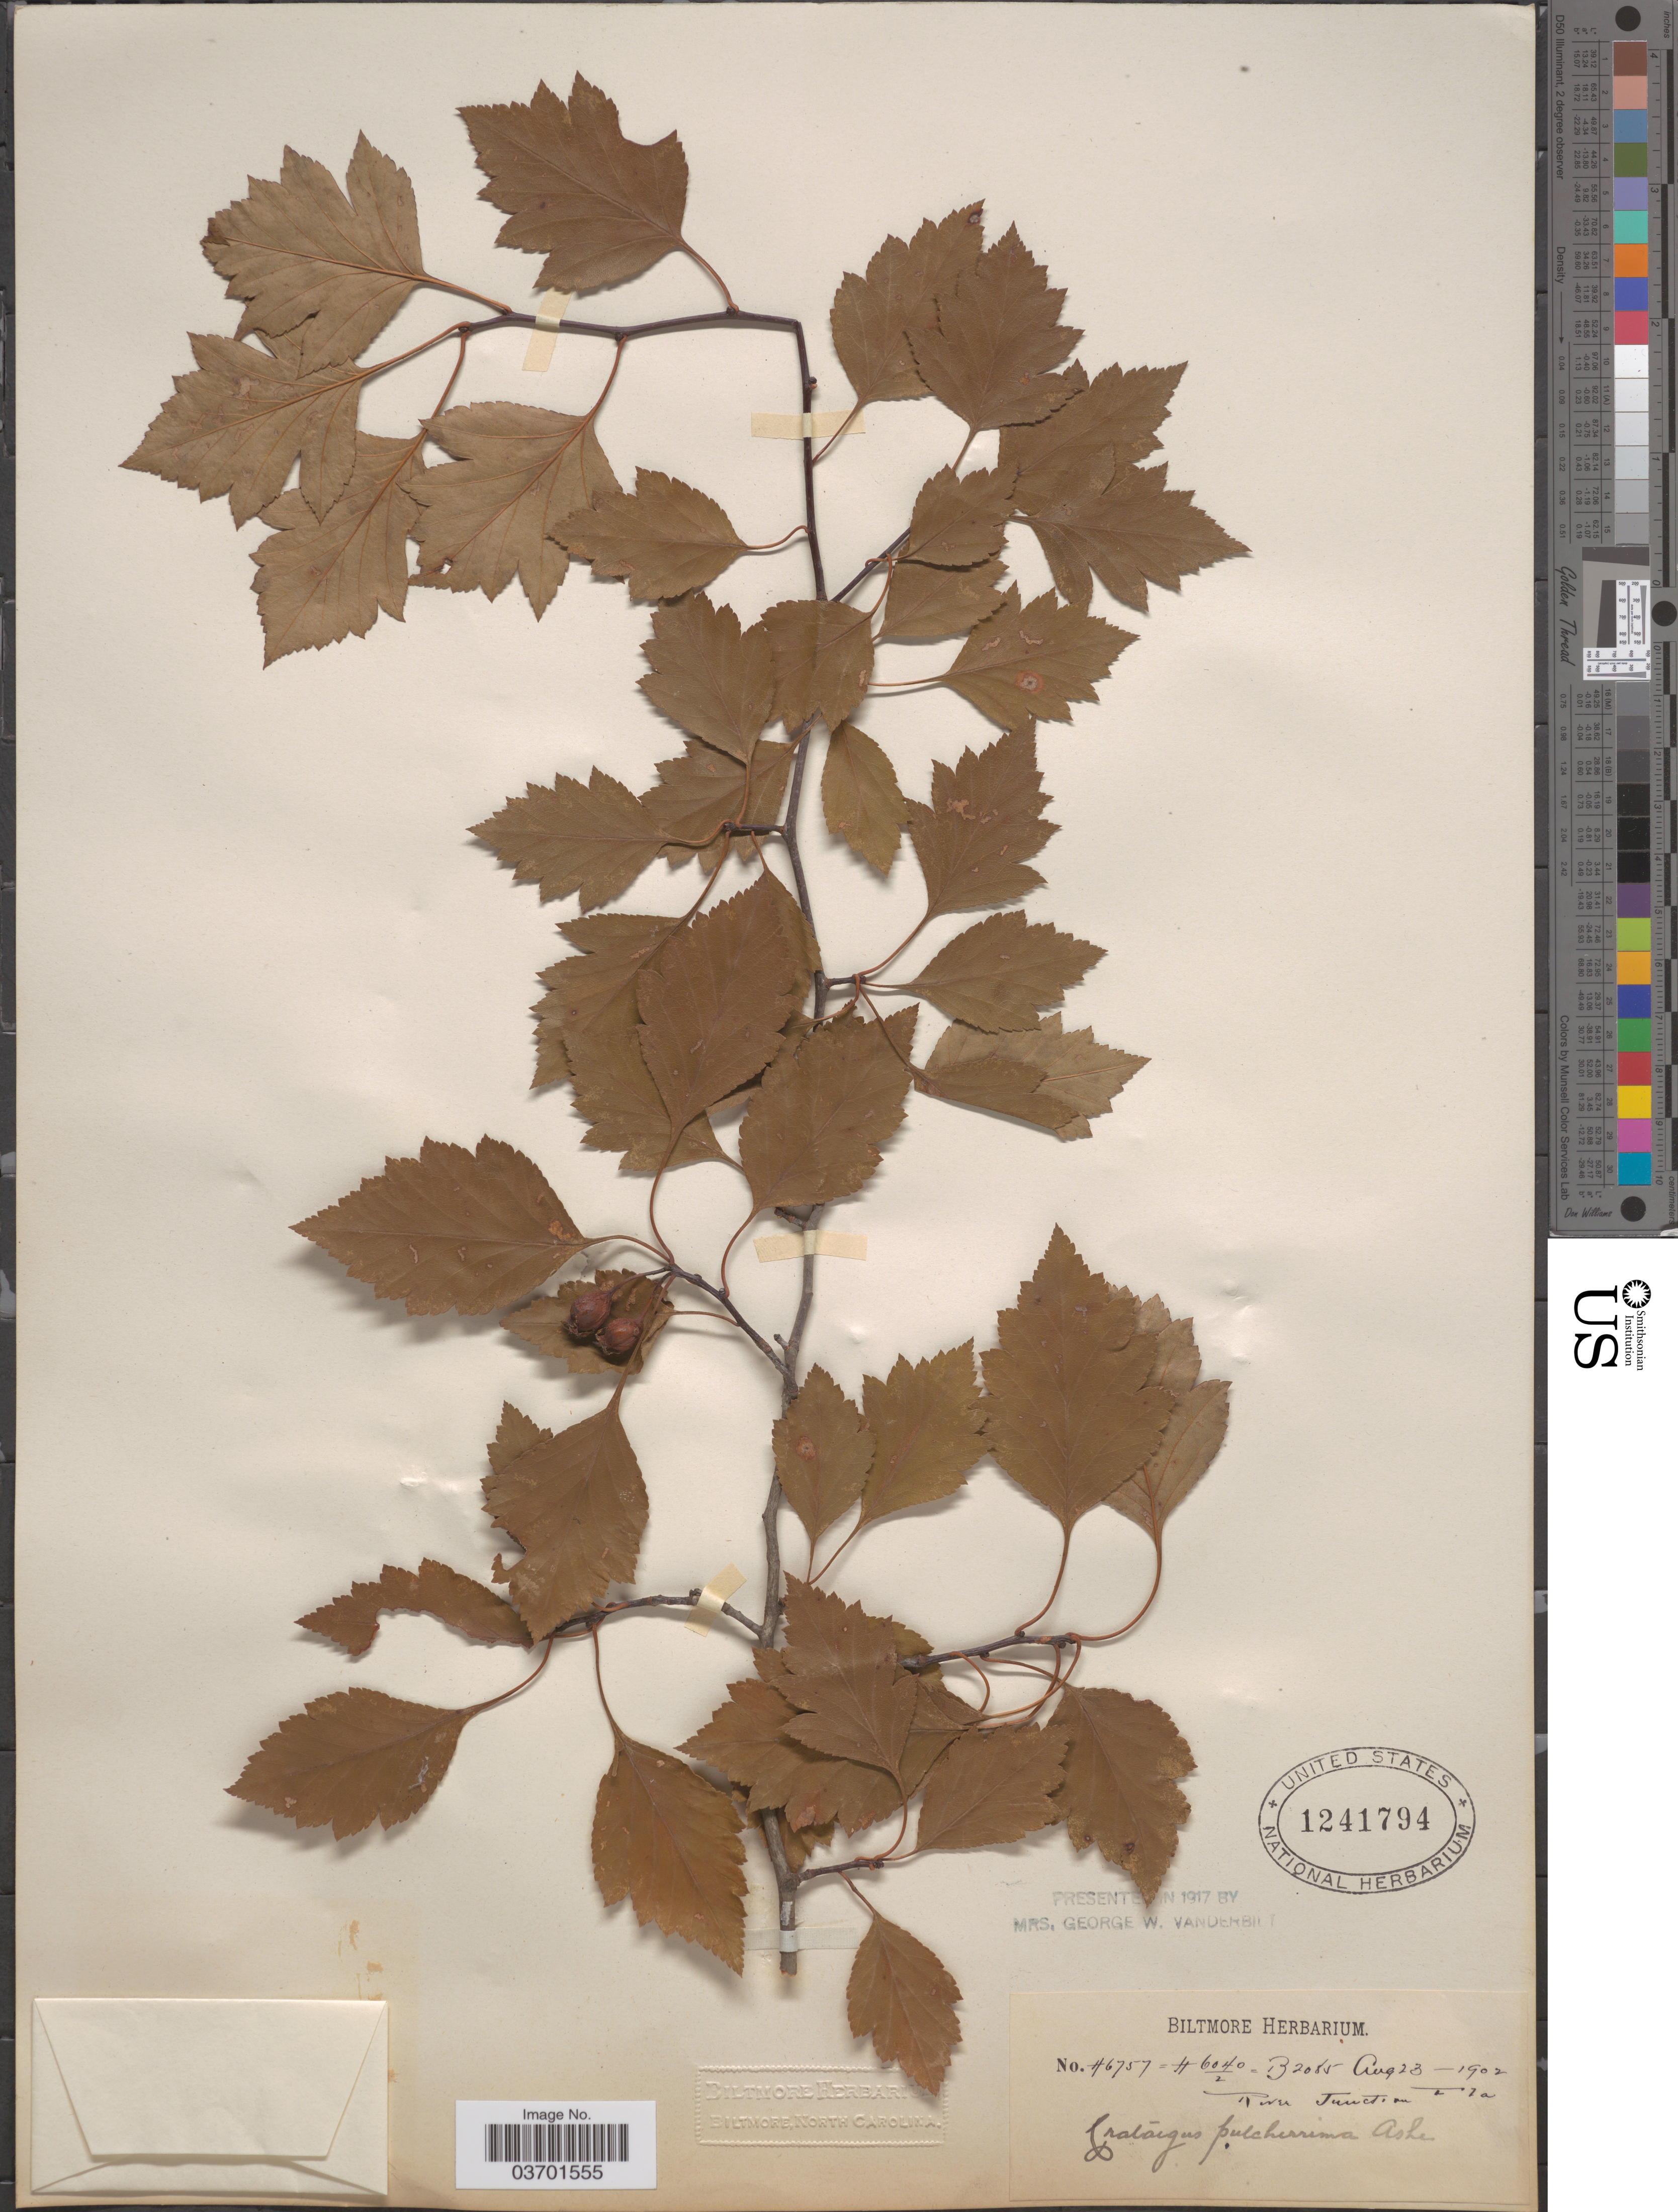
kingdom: Plantae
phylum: Tracheophyta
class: Magnoliopsida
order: Rosales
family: Rosaceae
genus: Crataegus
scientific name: Crataegus pulcherrima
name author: Ashe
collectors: ex herb. Biltmore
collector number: H6757=H6040/2=B2085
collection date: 1902-08-23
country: United States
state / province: Florida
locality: River Junction.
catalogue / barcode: US 1241794